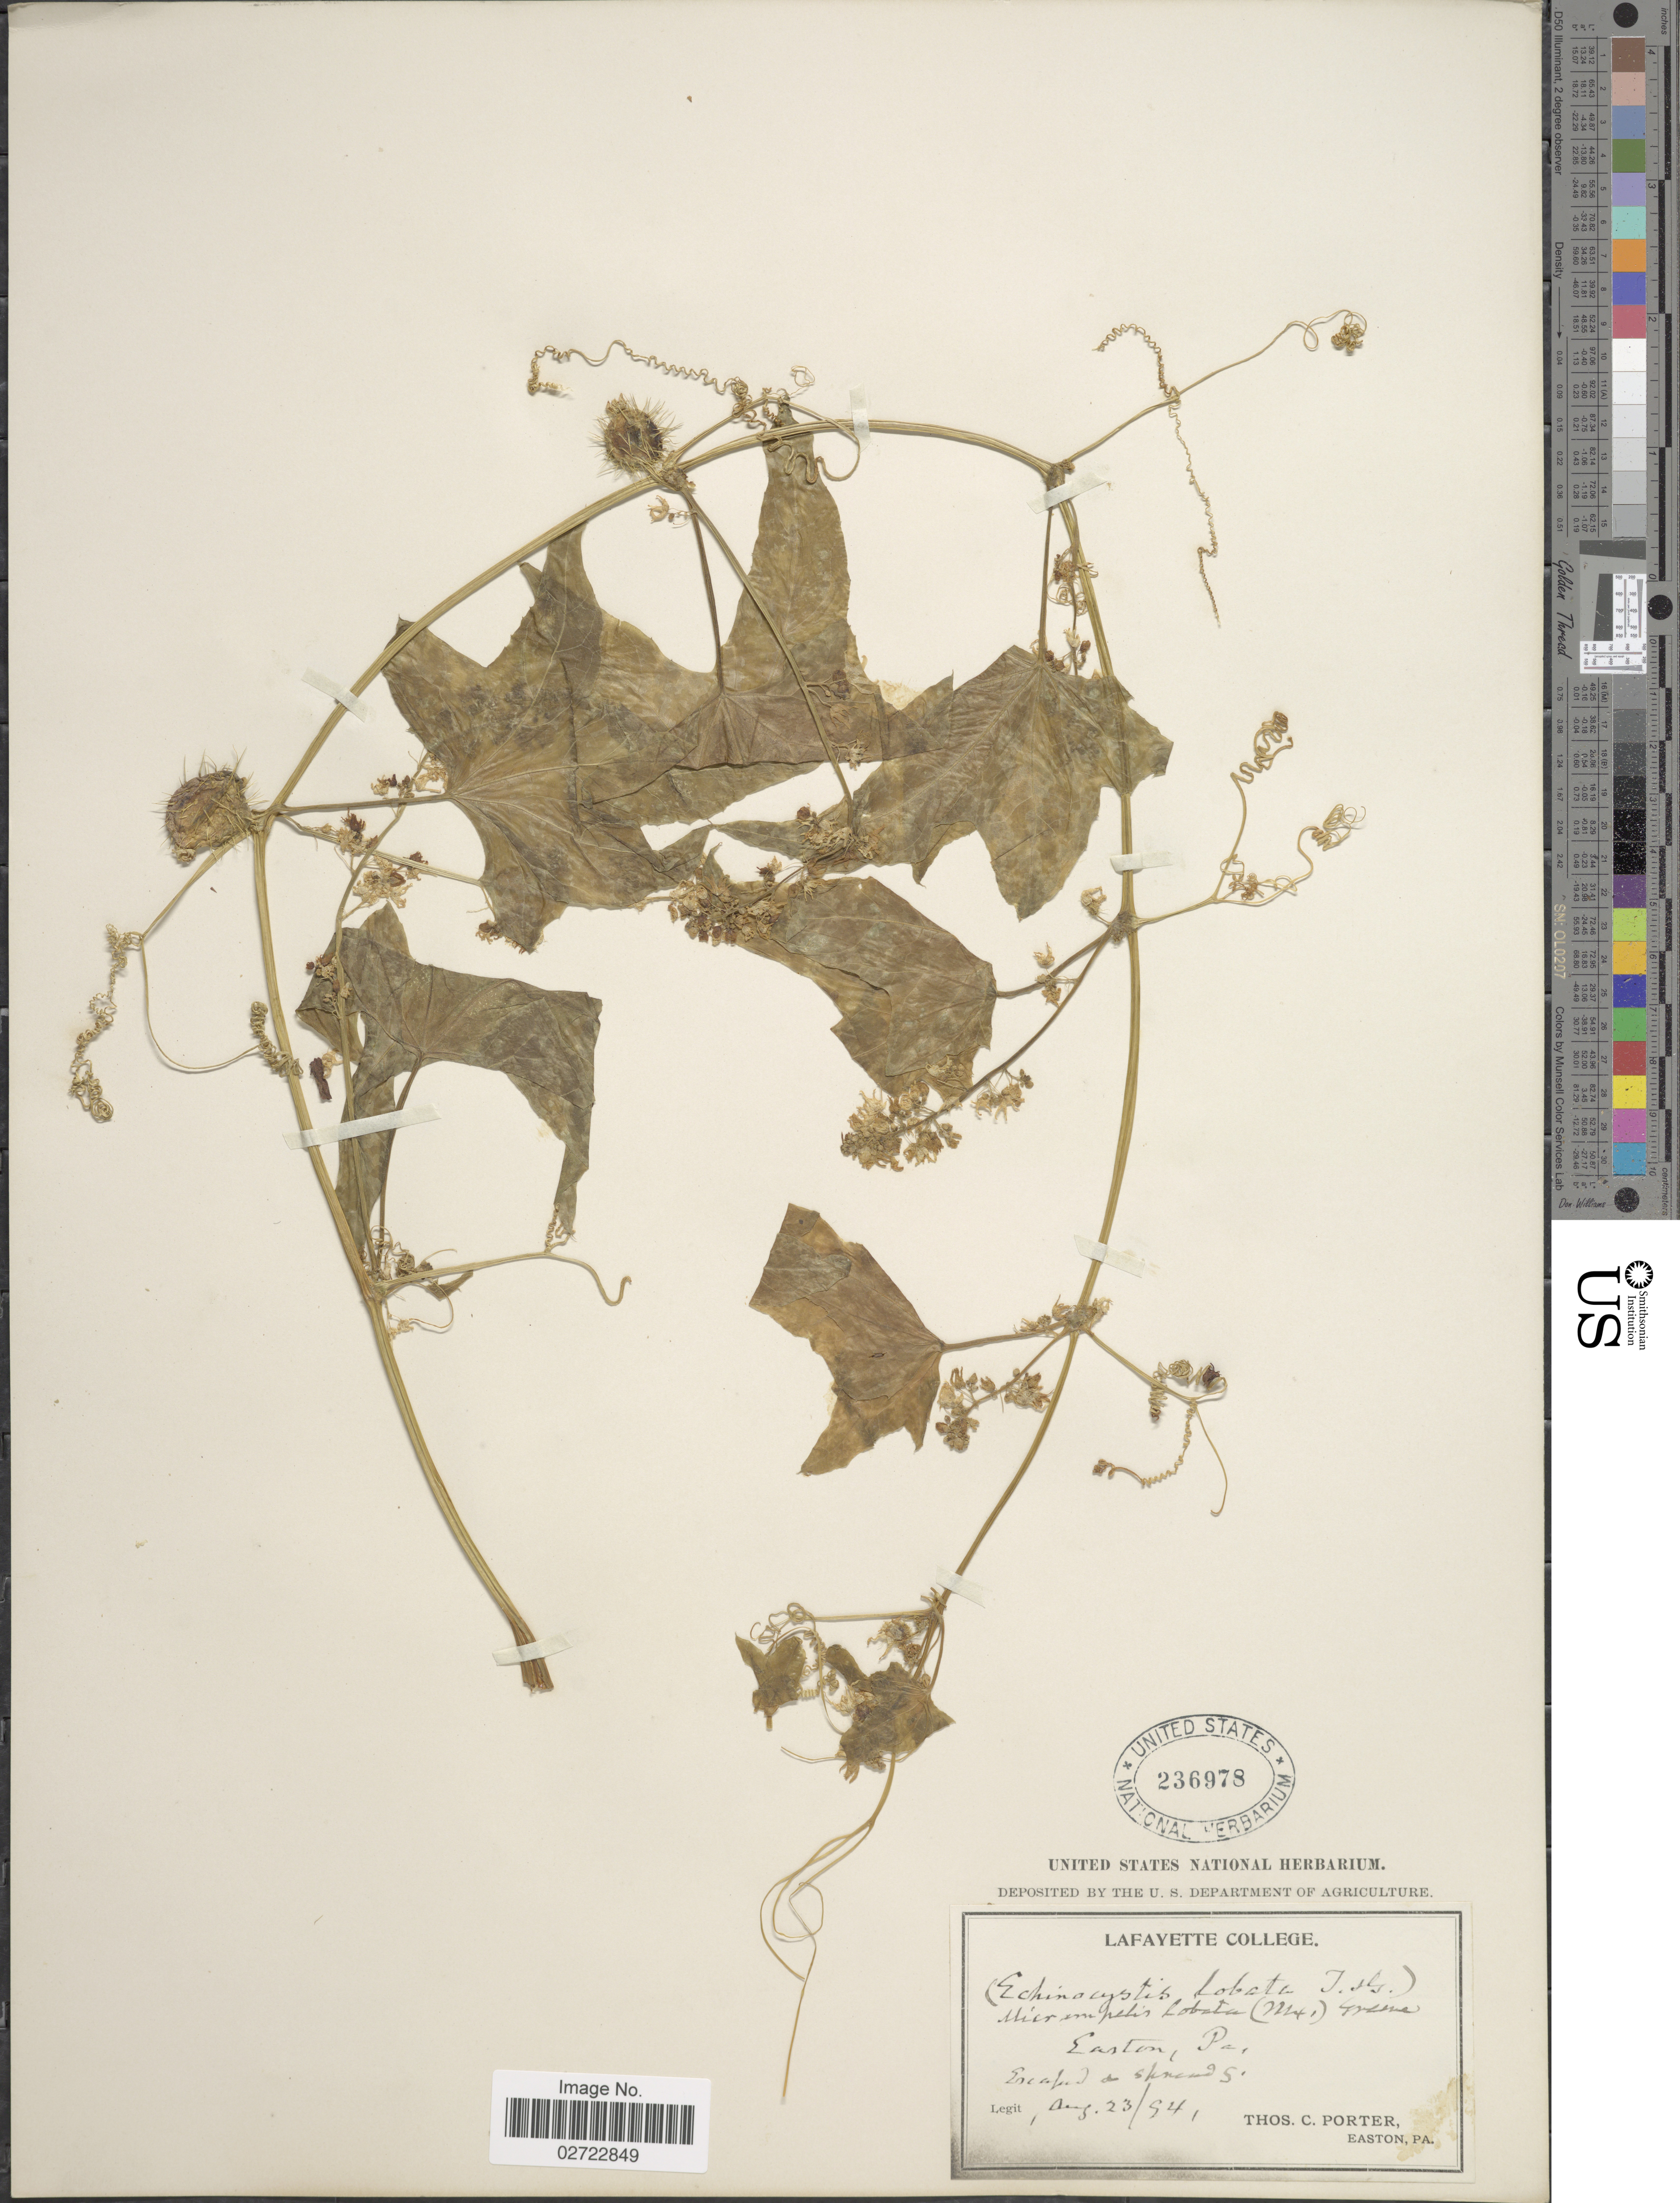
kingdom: Plantae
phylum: Tracheophyta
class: Magnoliopsida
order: Cucurbitales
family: Cucurbitaceae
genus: Echinocystis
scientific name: Echinocystis lobata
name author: (Michx.) Torr. & A. Gray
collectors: T. Porter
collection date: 1894-08-23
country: United States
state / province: Pennsylvania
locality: Easton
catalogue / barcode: US 236978